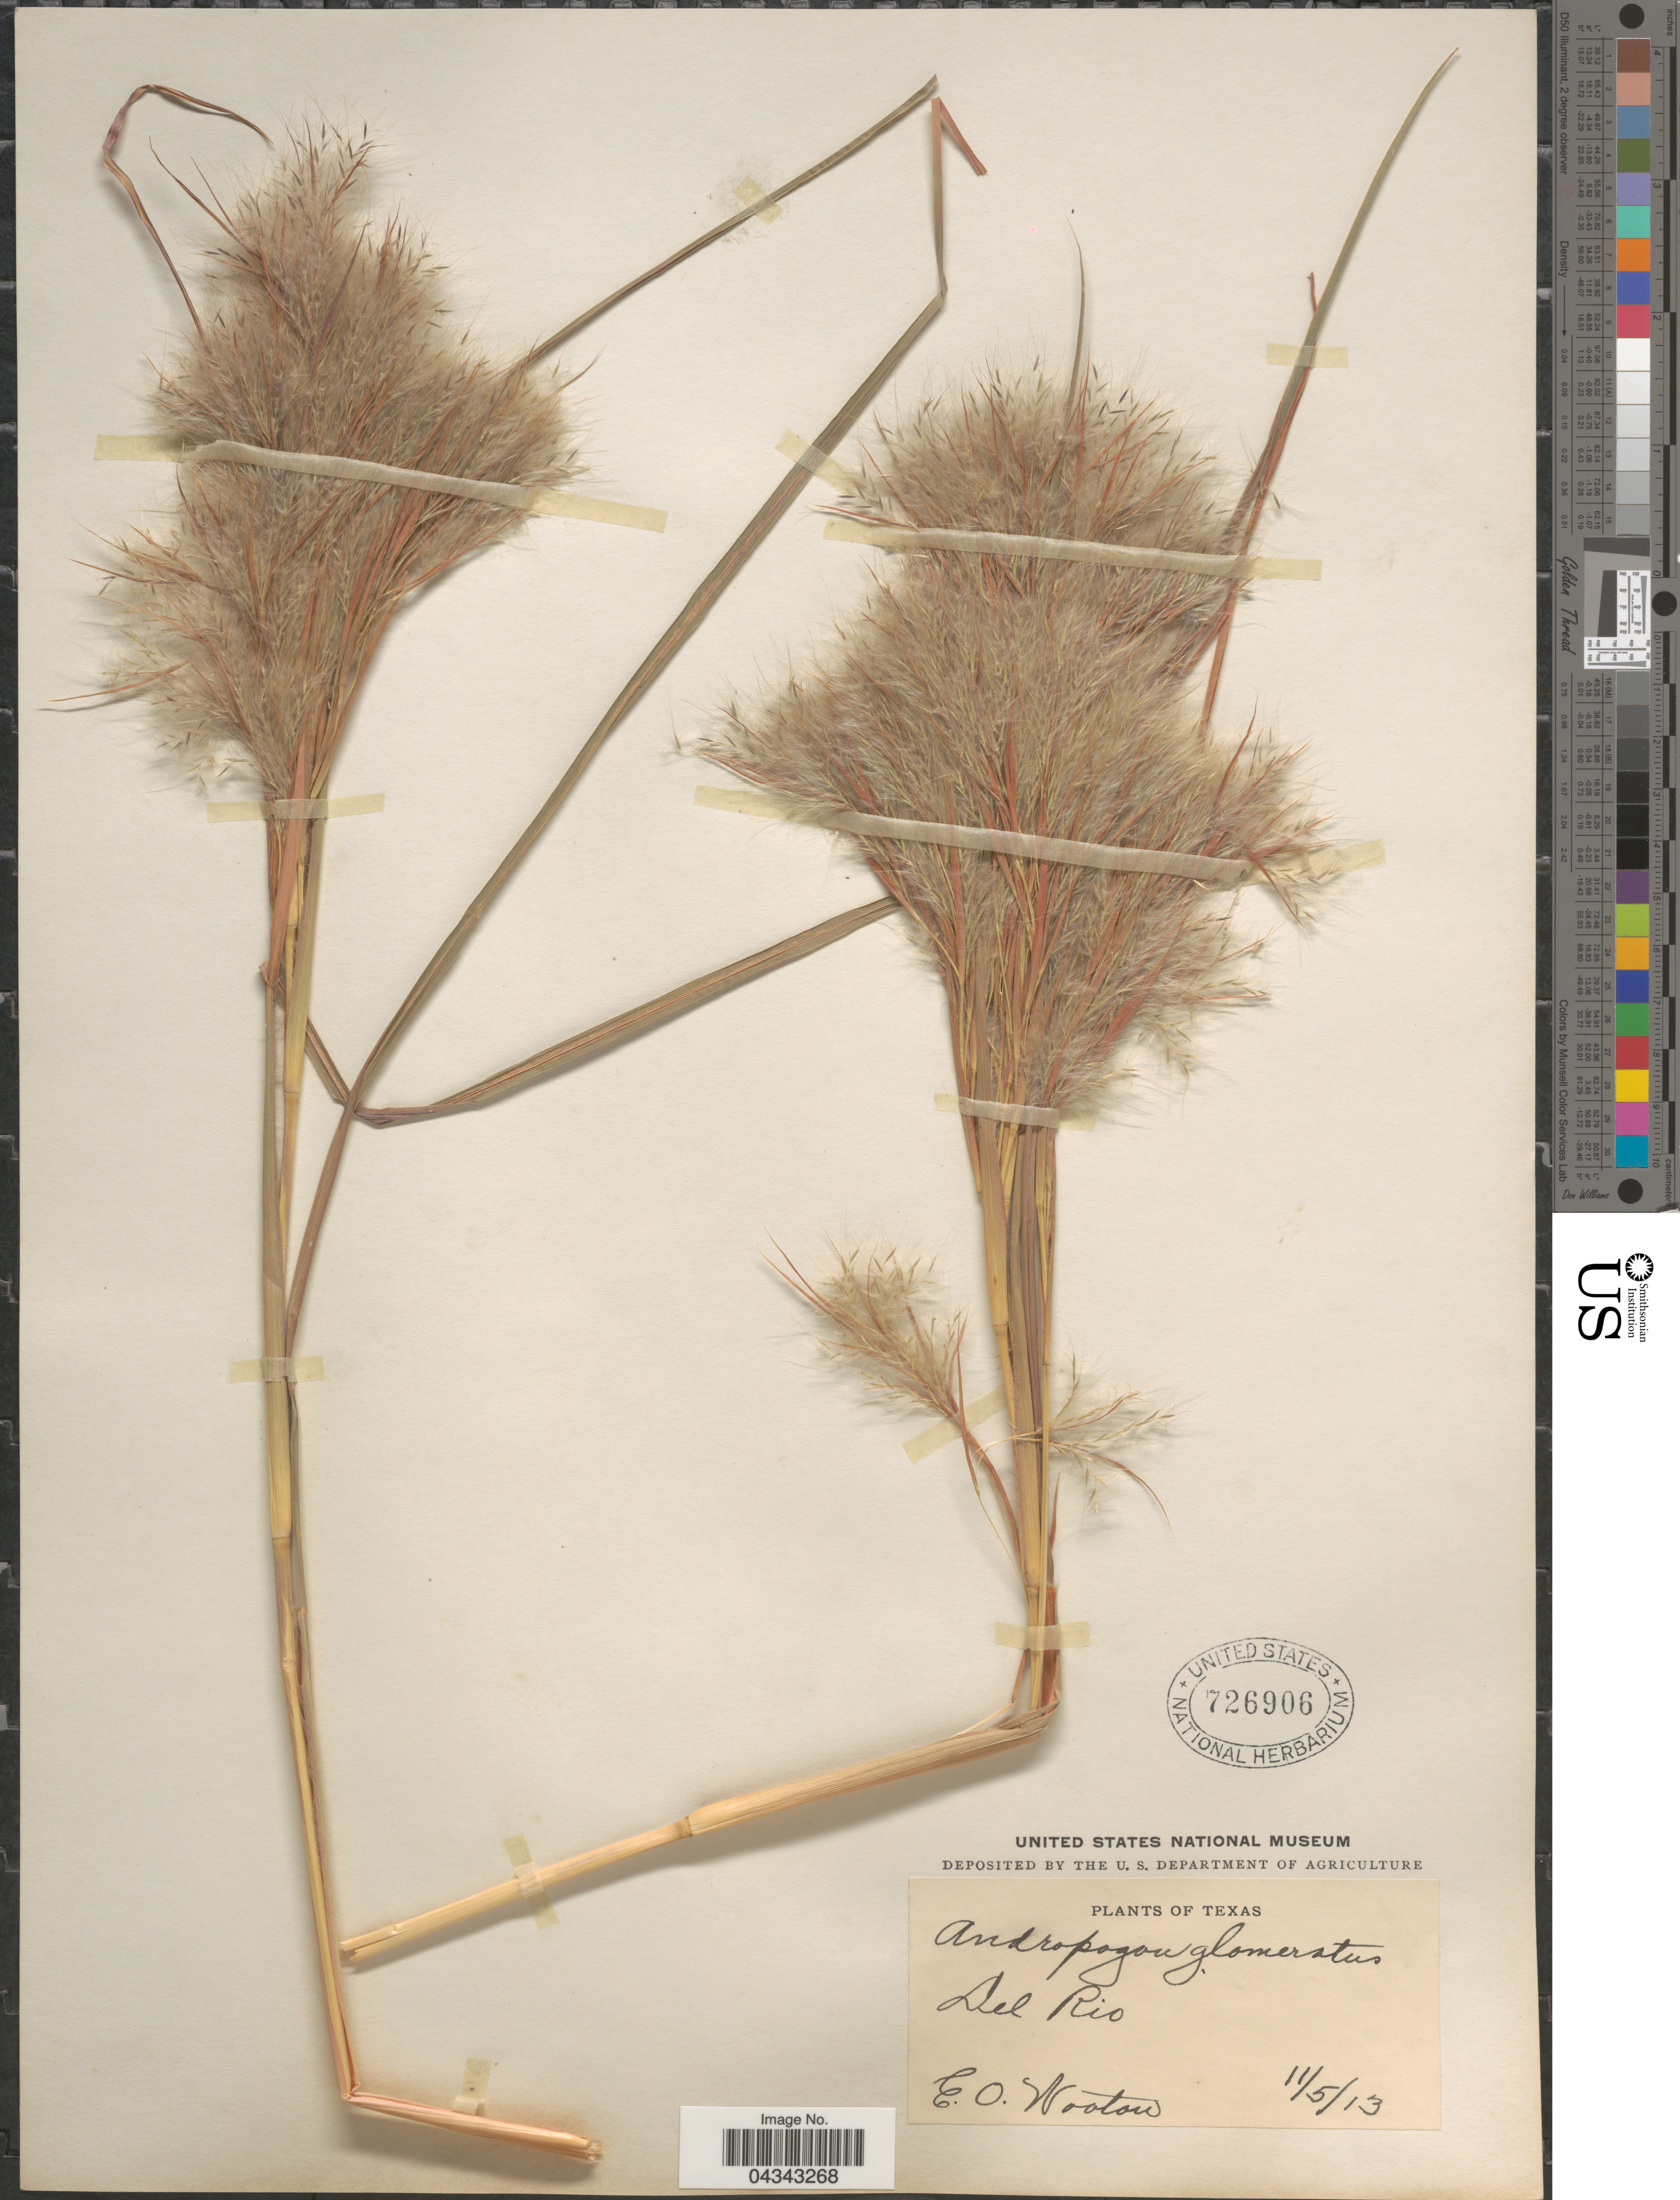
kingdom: Plantae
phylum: Tracheophyta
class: Liliopsida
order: Poales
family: Poaceae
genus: Andropogon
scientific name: Andropogon glomeratus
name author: (Walter) Britton, Stearns & Poggenb.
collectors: E. O. Wooton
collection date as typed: Transcribed d/m/y: 5/11/13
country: United States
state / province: Texas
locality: Del Rio.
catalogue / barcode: US 726906